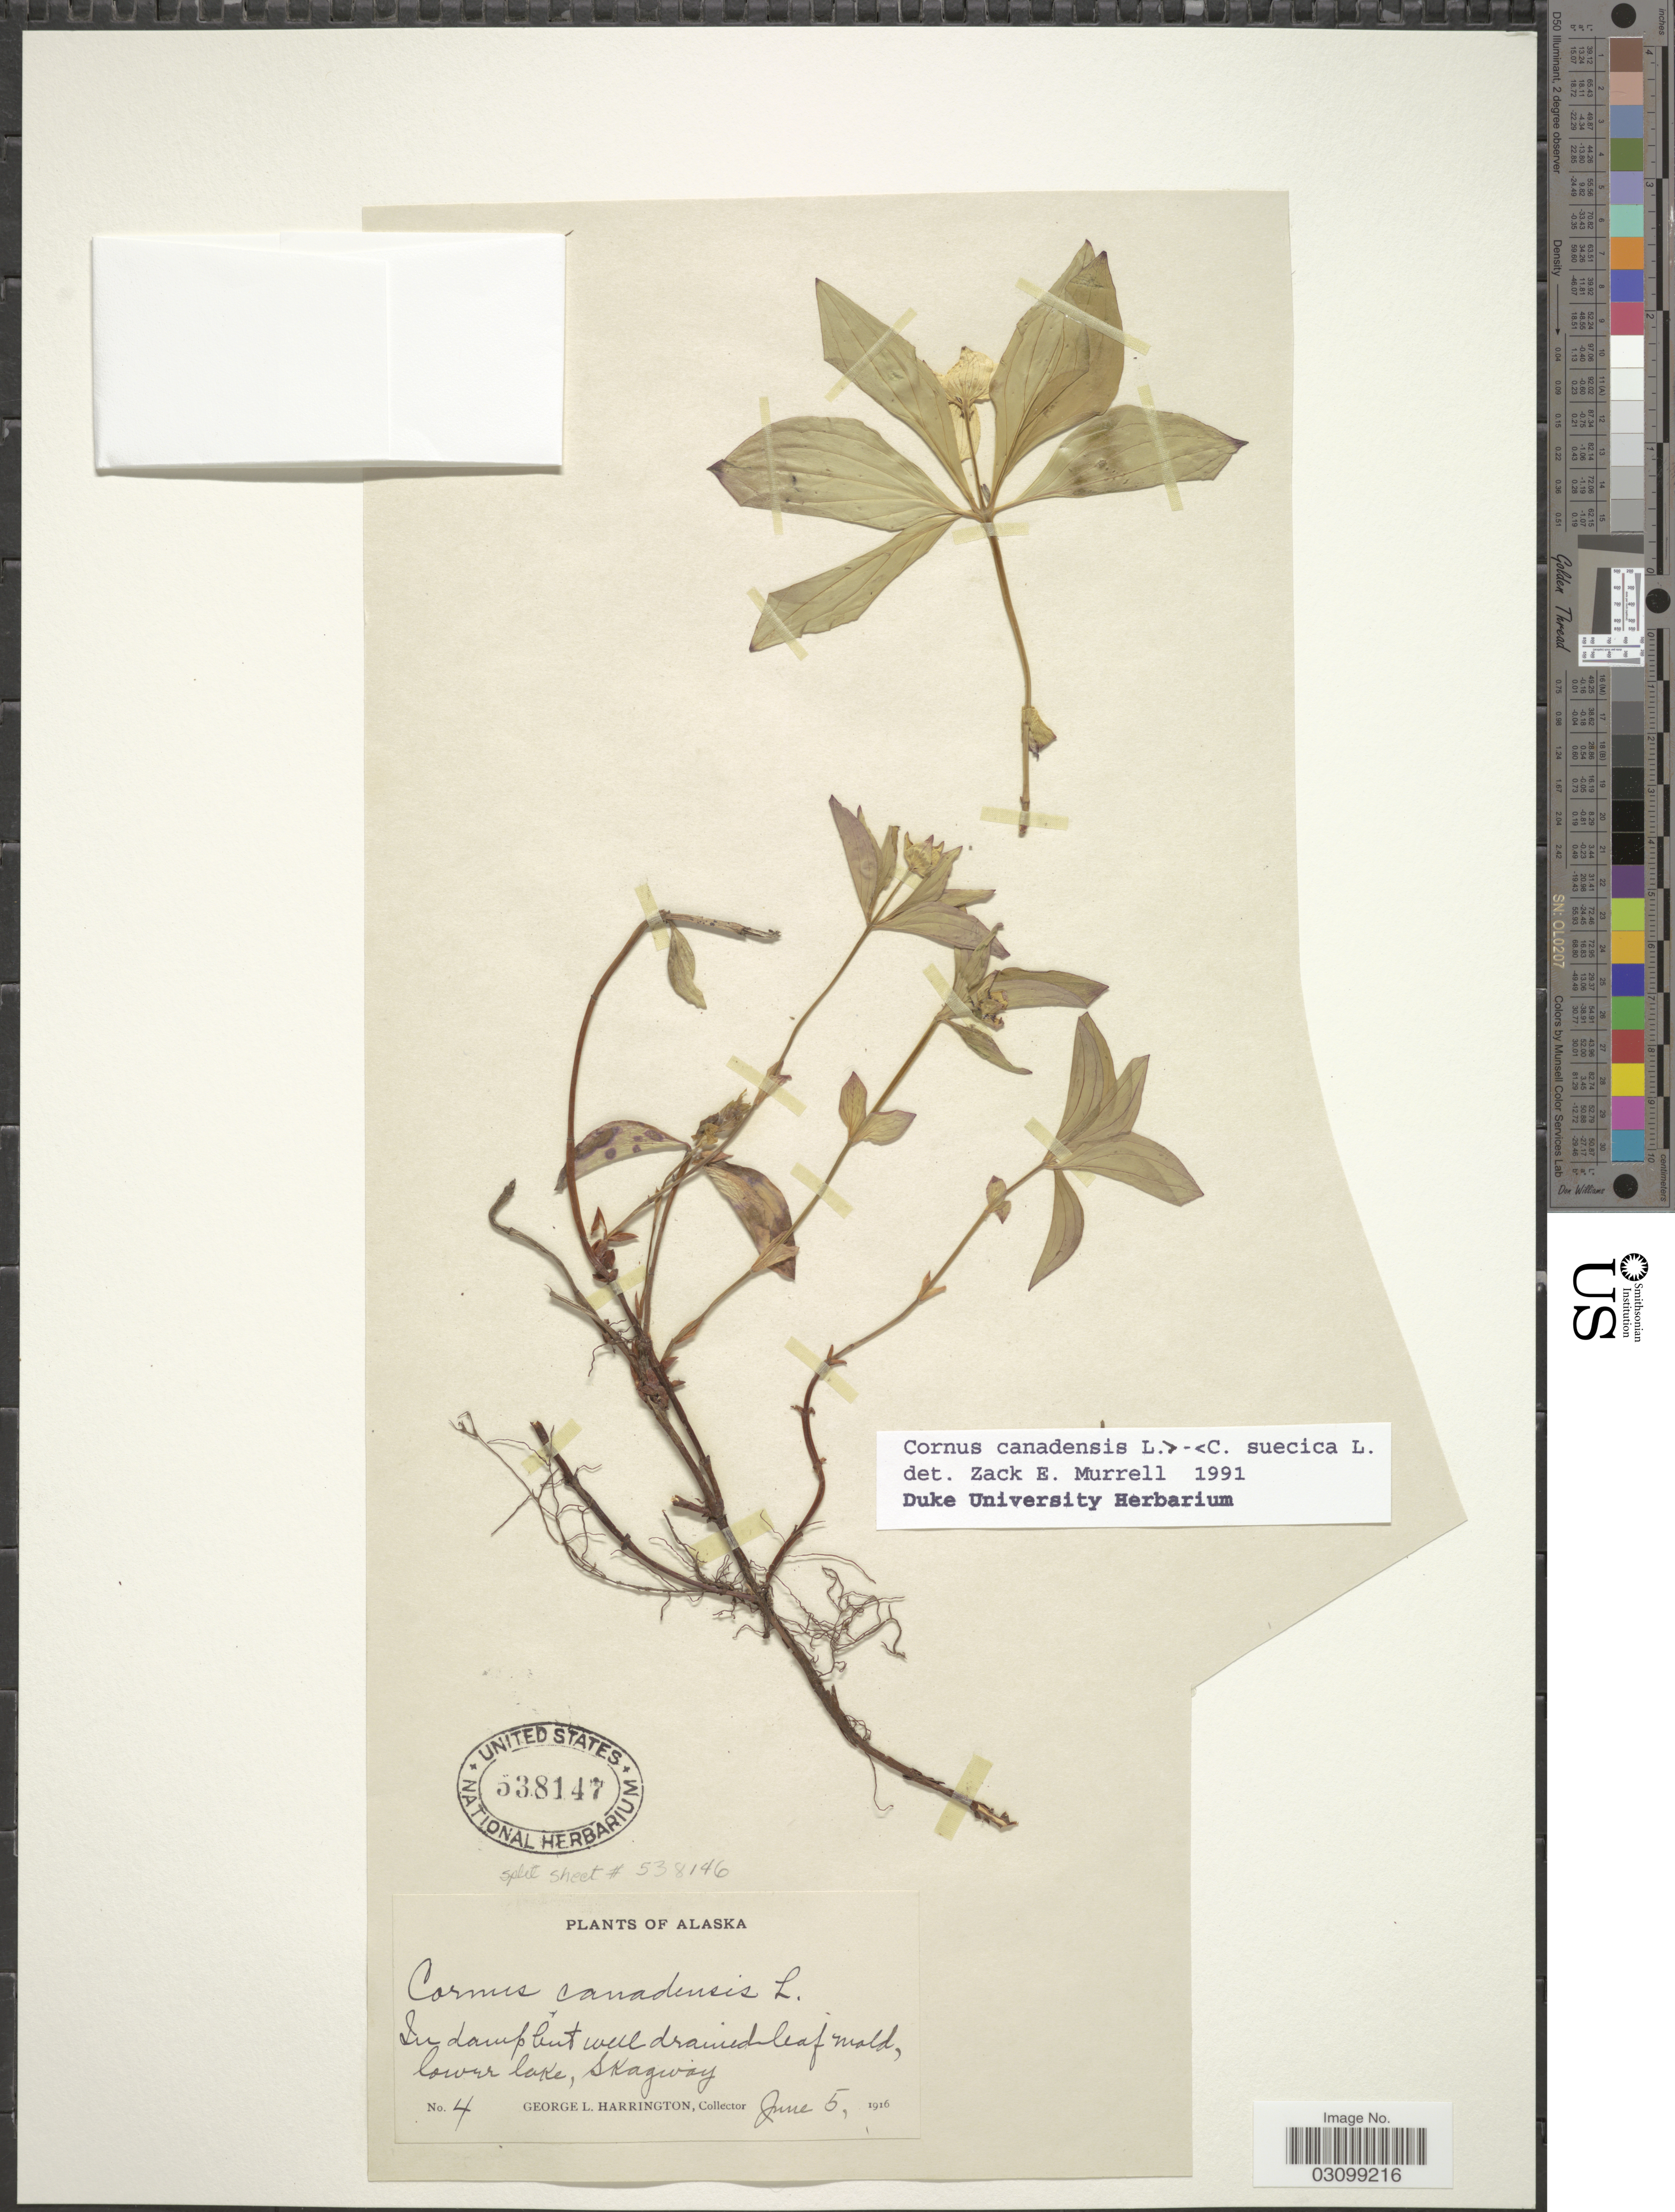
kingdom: Plantae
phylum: Tracheophyta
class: Magnoliopsida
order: Cornales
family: Cornaceae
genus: Cornus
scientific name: Cornus sp.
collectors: G. Harrington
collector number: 4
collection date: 1916-06-05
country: United States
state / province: Alaska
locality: In damp but well drained leaf mold, lower lake, Skagway.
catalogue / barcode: US 538147